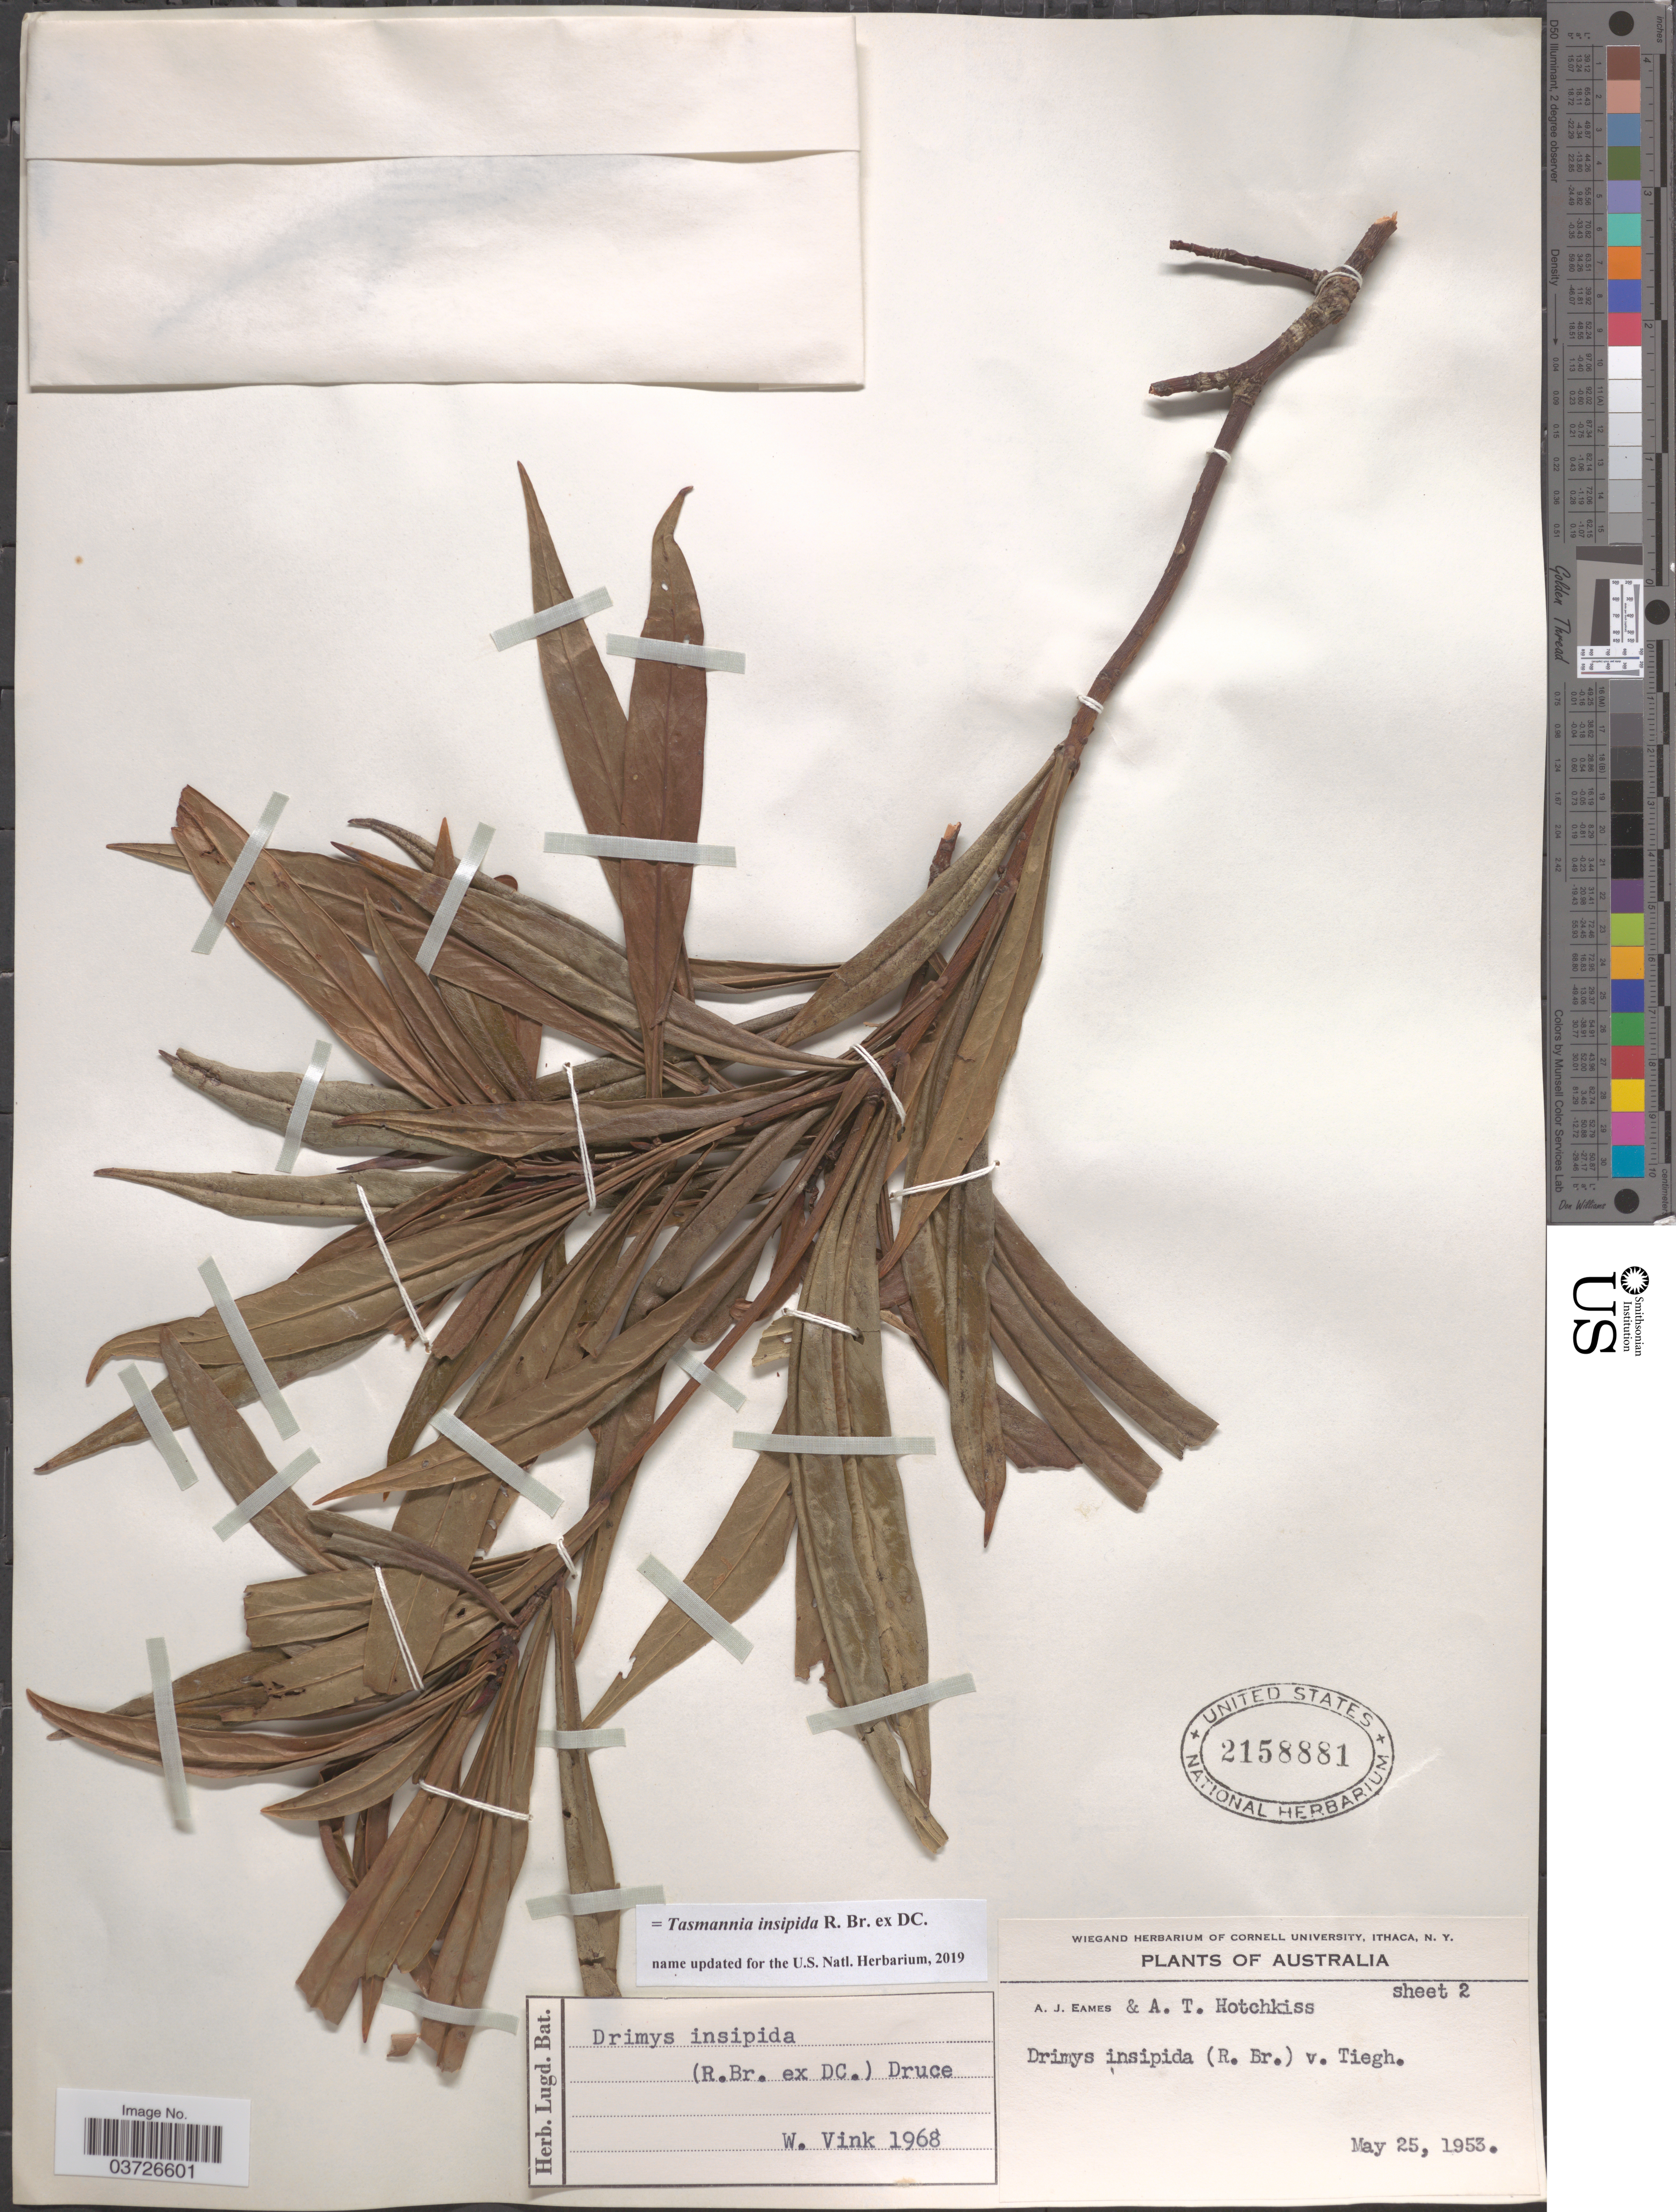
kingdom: Plantae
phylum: Tracheophyta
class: Magnoliopsida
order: Canellales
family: Winteraceae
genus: Tasmannia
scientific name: Tasmannia insipida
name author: R. Br. ex DC.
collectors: A. J. Eames & A. Hotchkiss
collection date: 1953-05-25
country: Australia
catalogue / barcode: US 2158881